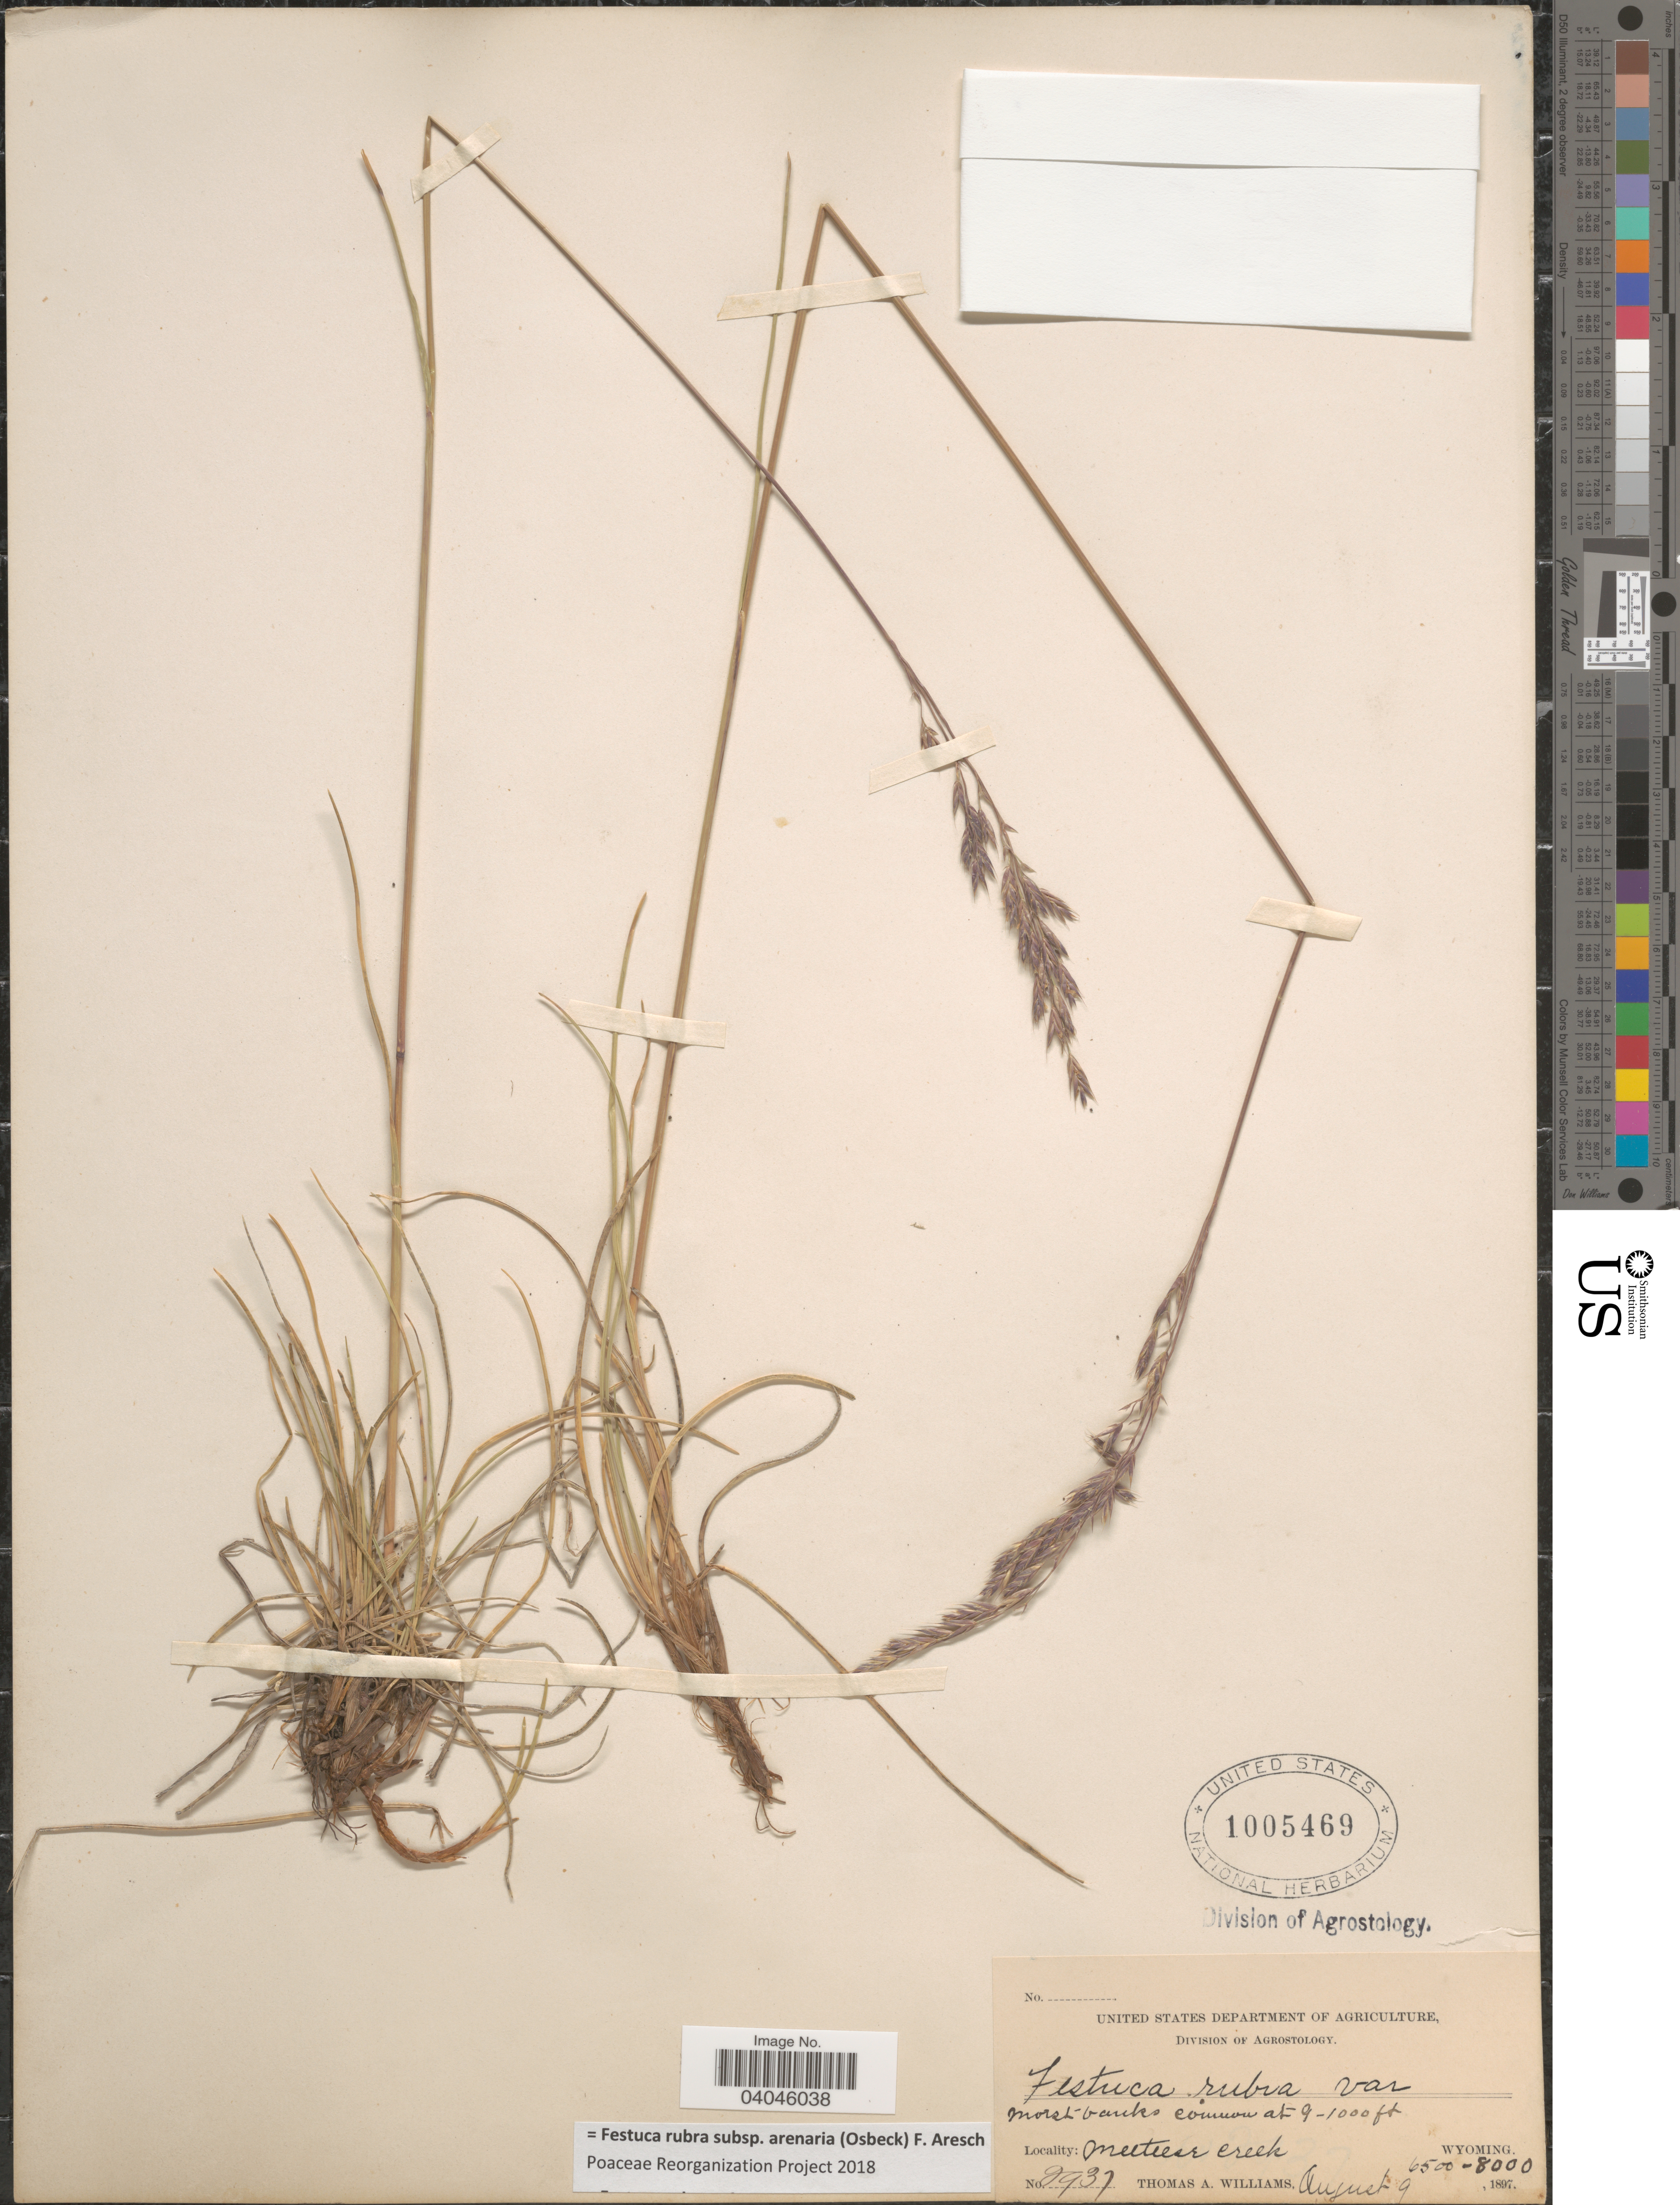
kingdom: Plantae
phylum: Tracheophyta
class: Liliopsida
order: Poales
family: Poaceae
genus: Festuca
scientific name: Festuca rubra subsp. arenaria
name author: (Osbeck) F. Aresch.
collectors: T. A. Williams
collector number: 2937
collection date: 1897-08-09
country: United States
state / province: Wyoming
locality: Meeteetse Creek.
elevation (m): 274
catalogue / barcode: US 1005469